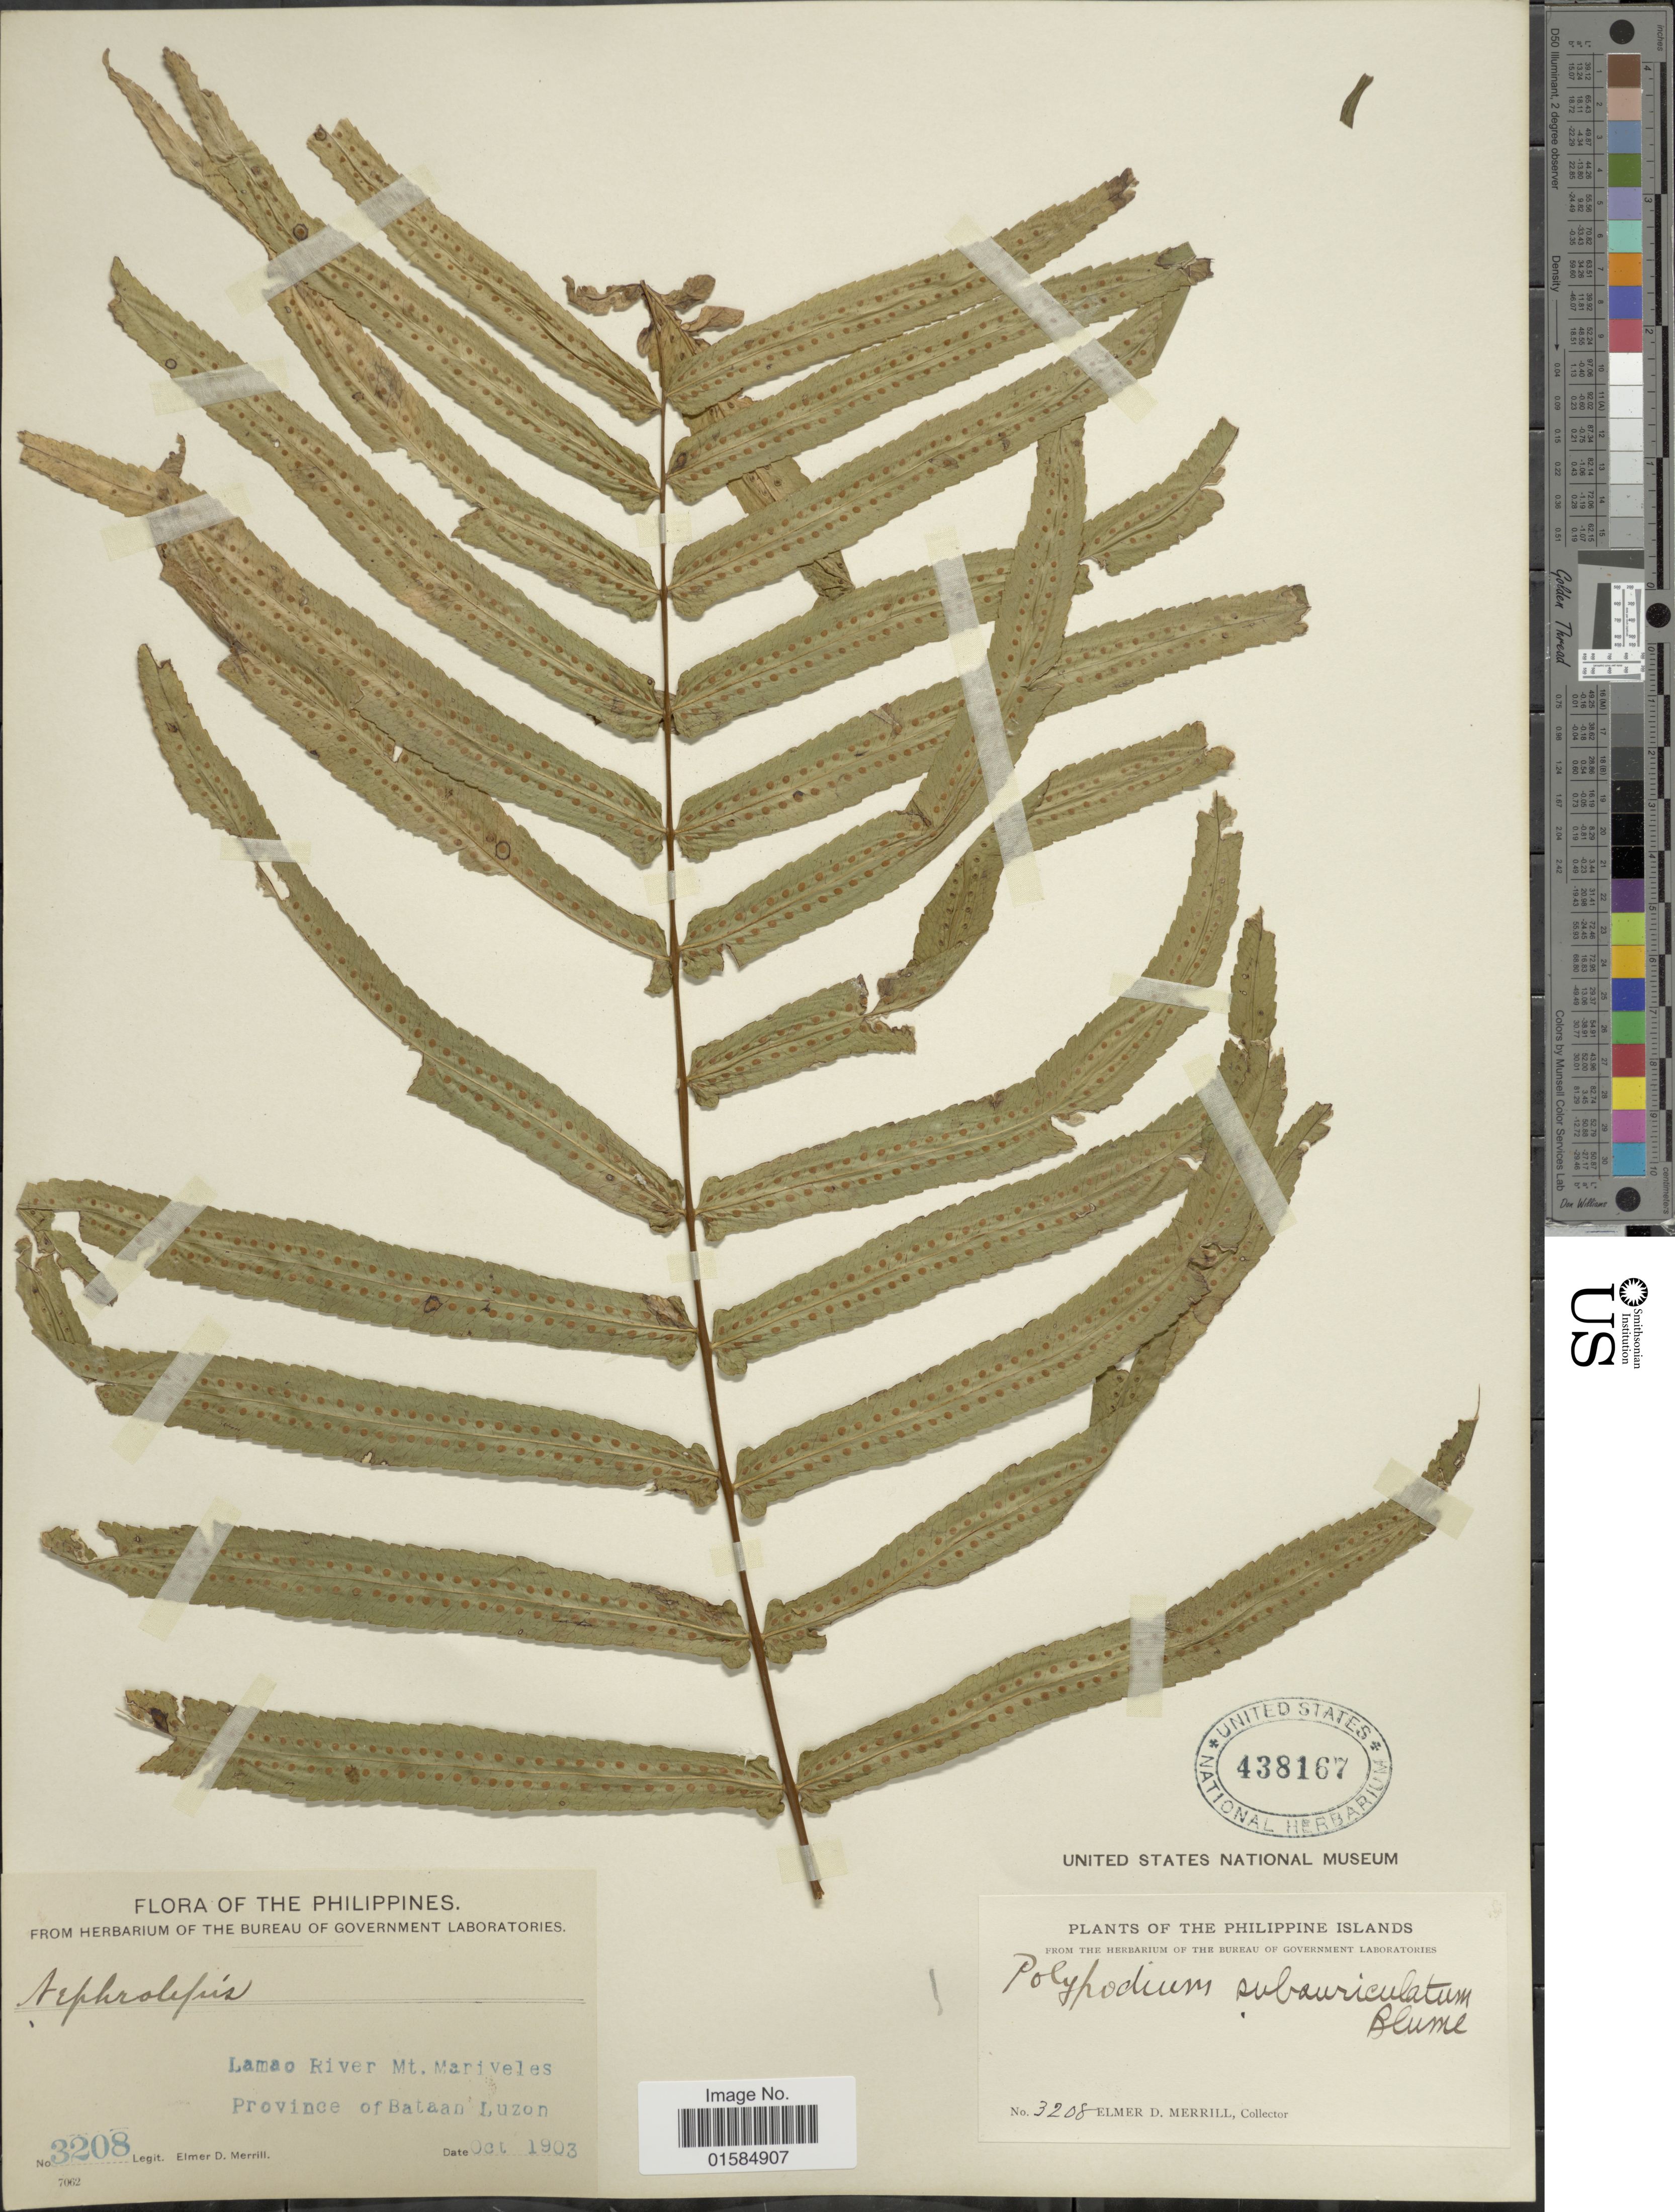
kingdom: Plantae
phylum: Tracheophyta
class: Polypodiopsida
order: Polypodiales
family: Polypodiaceae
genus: Goniophlebium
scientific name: Goniophlebium subauriculatum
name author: (Blume) C. Presl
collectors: E. D. Merrill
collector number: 3208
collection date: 1903-10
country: Philippines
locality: Philippine Islands, Lamao River, Mt, Mariveles, Province of Bataan, Luzon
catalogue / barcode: US 438167